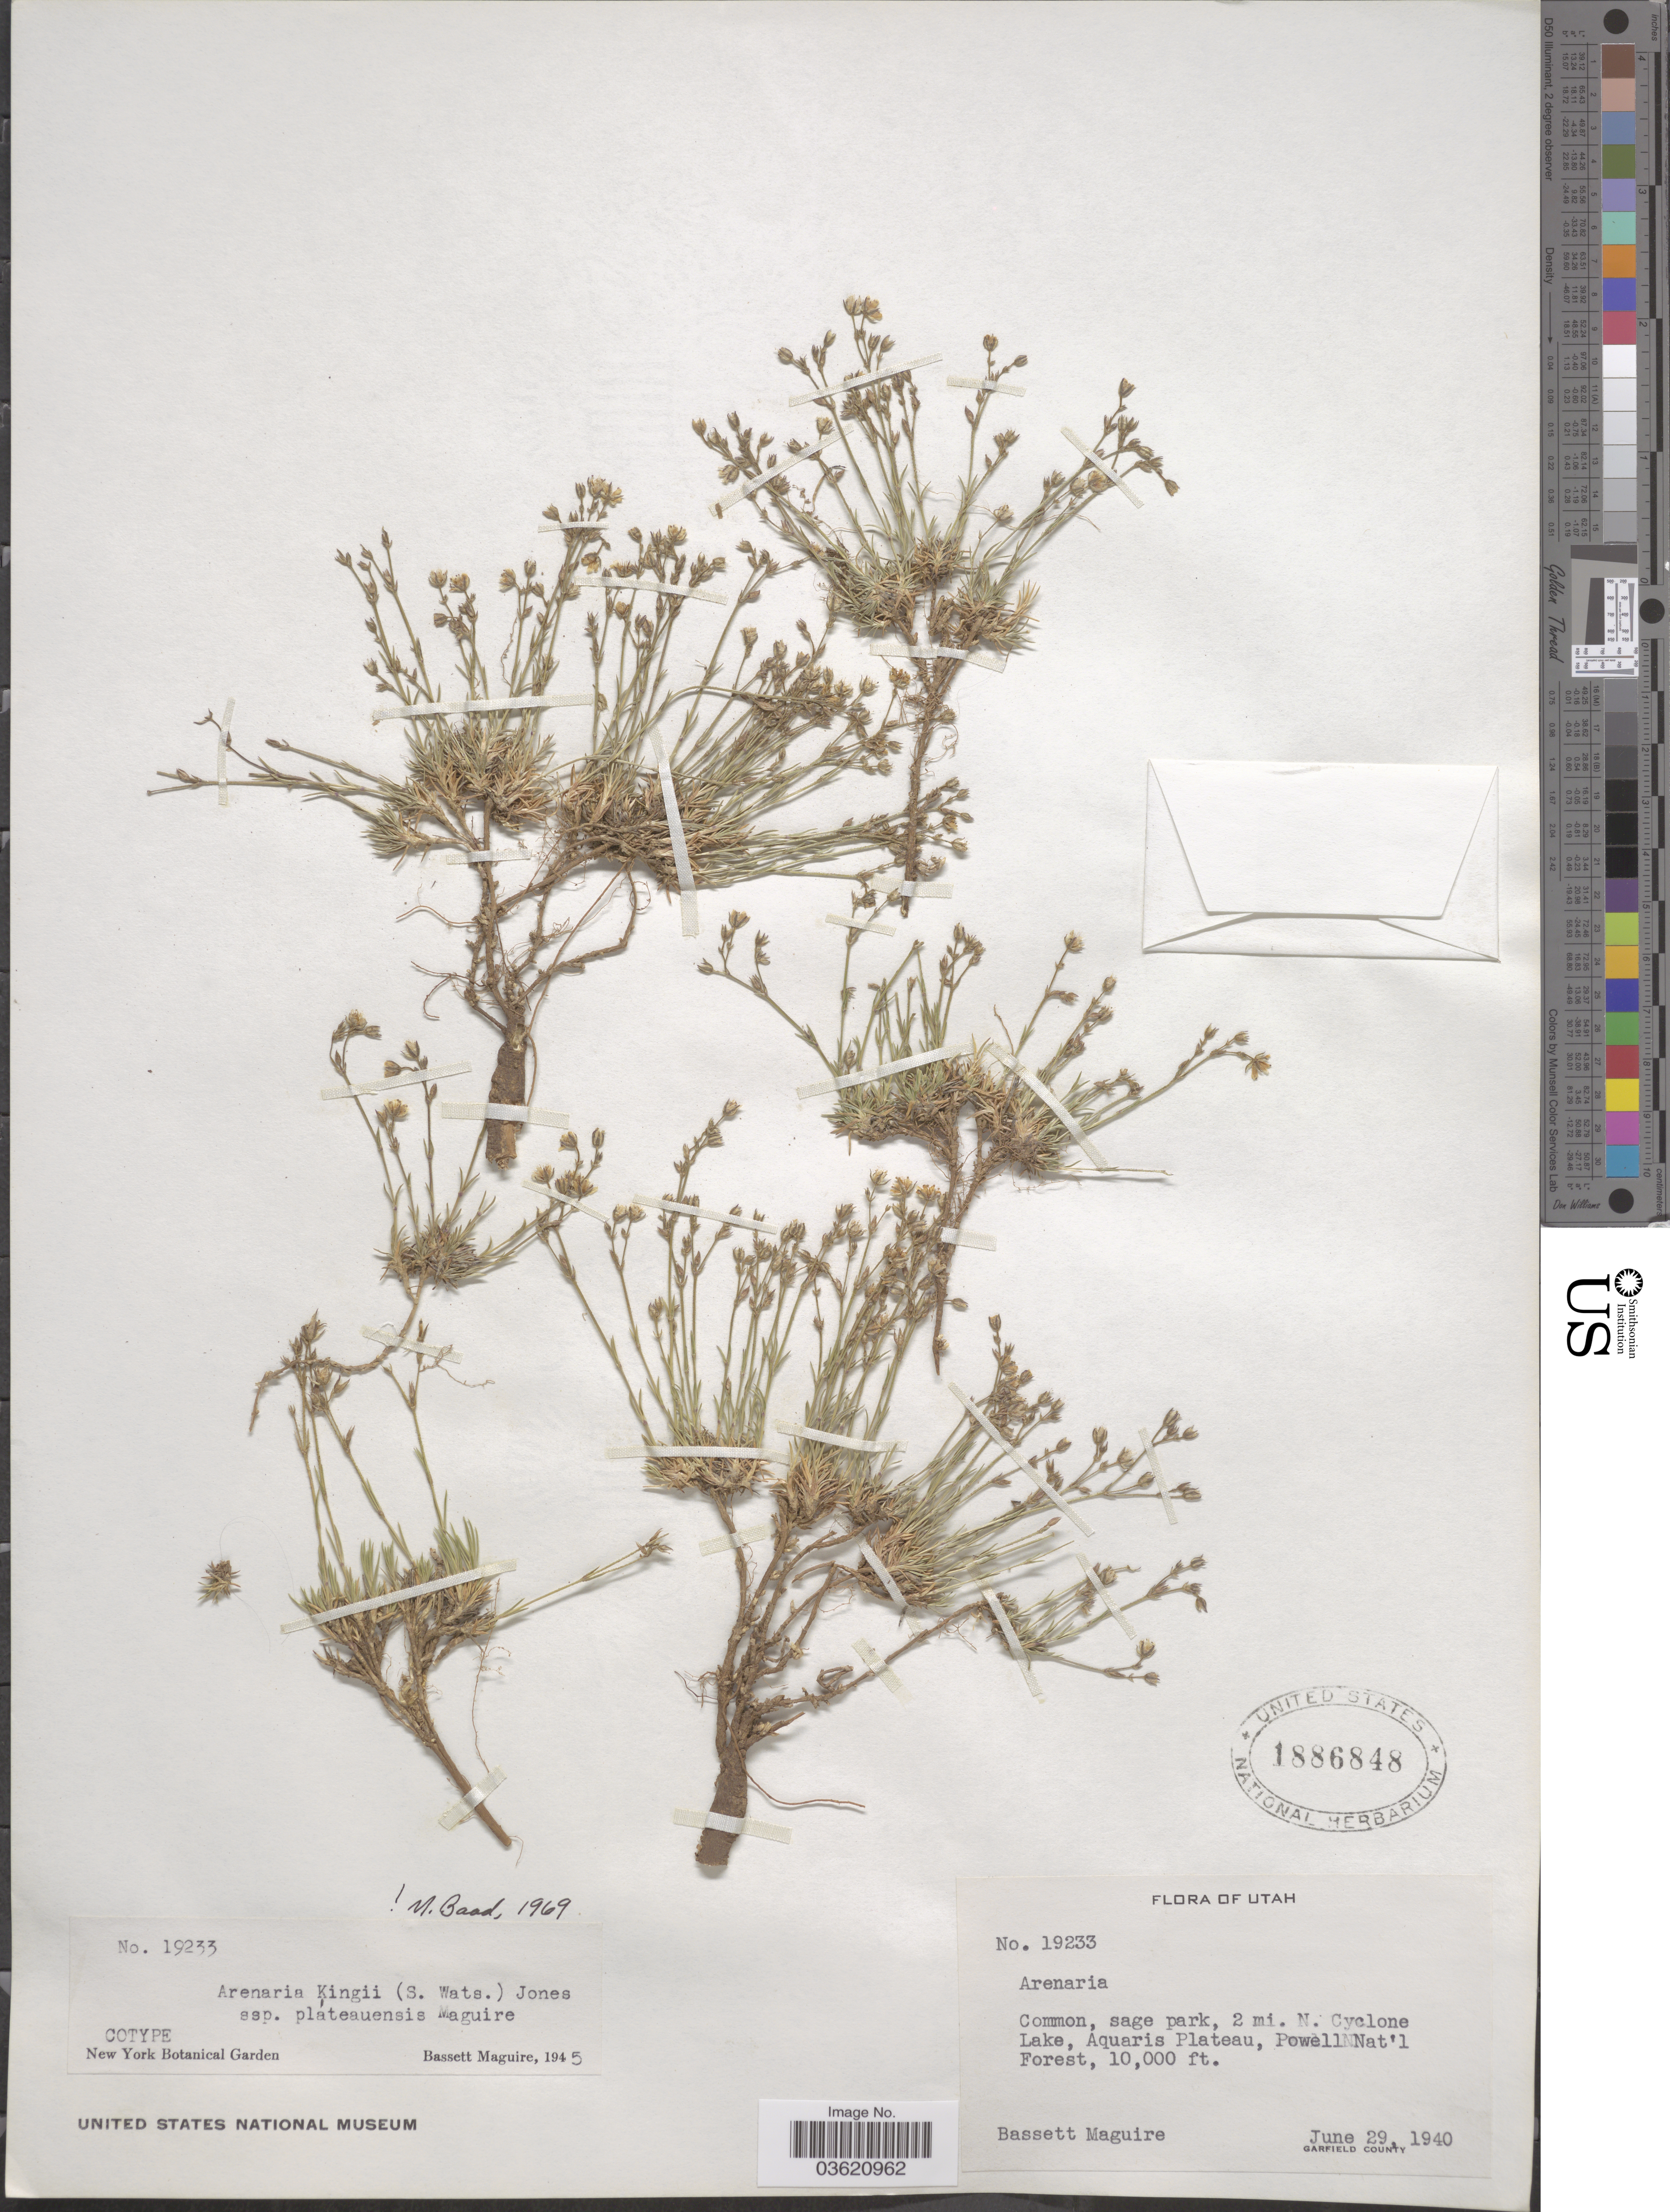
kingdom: Plantae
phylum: Tracheophyta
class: Magnoliopsida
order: Caryophyllales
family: Caryophyllaceae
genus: Eremogone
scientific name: Eremogone fendleri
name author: (A. Gray) Ikonn.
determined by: U.S. National Herbarium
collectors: B. Maguire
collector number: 19233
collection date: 1940-06-29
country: United States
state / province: Utah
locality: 2 mi. N. Cyclone Lake, Aquaris Plateau, Powell Nat'l Forest. Garfield County.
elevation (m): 3048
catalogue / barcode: US 1886848